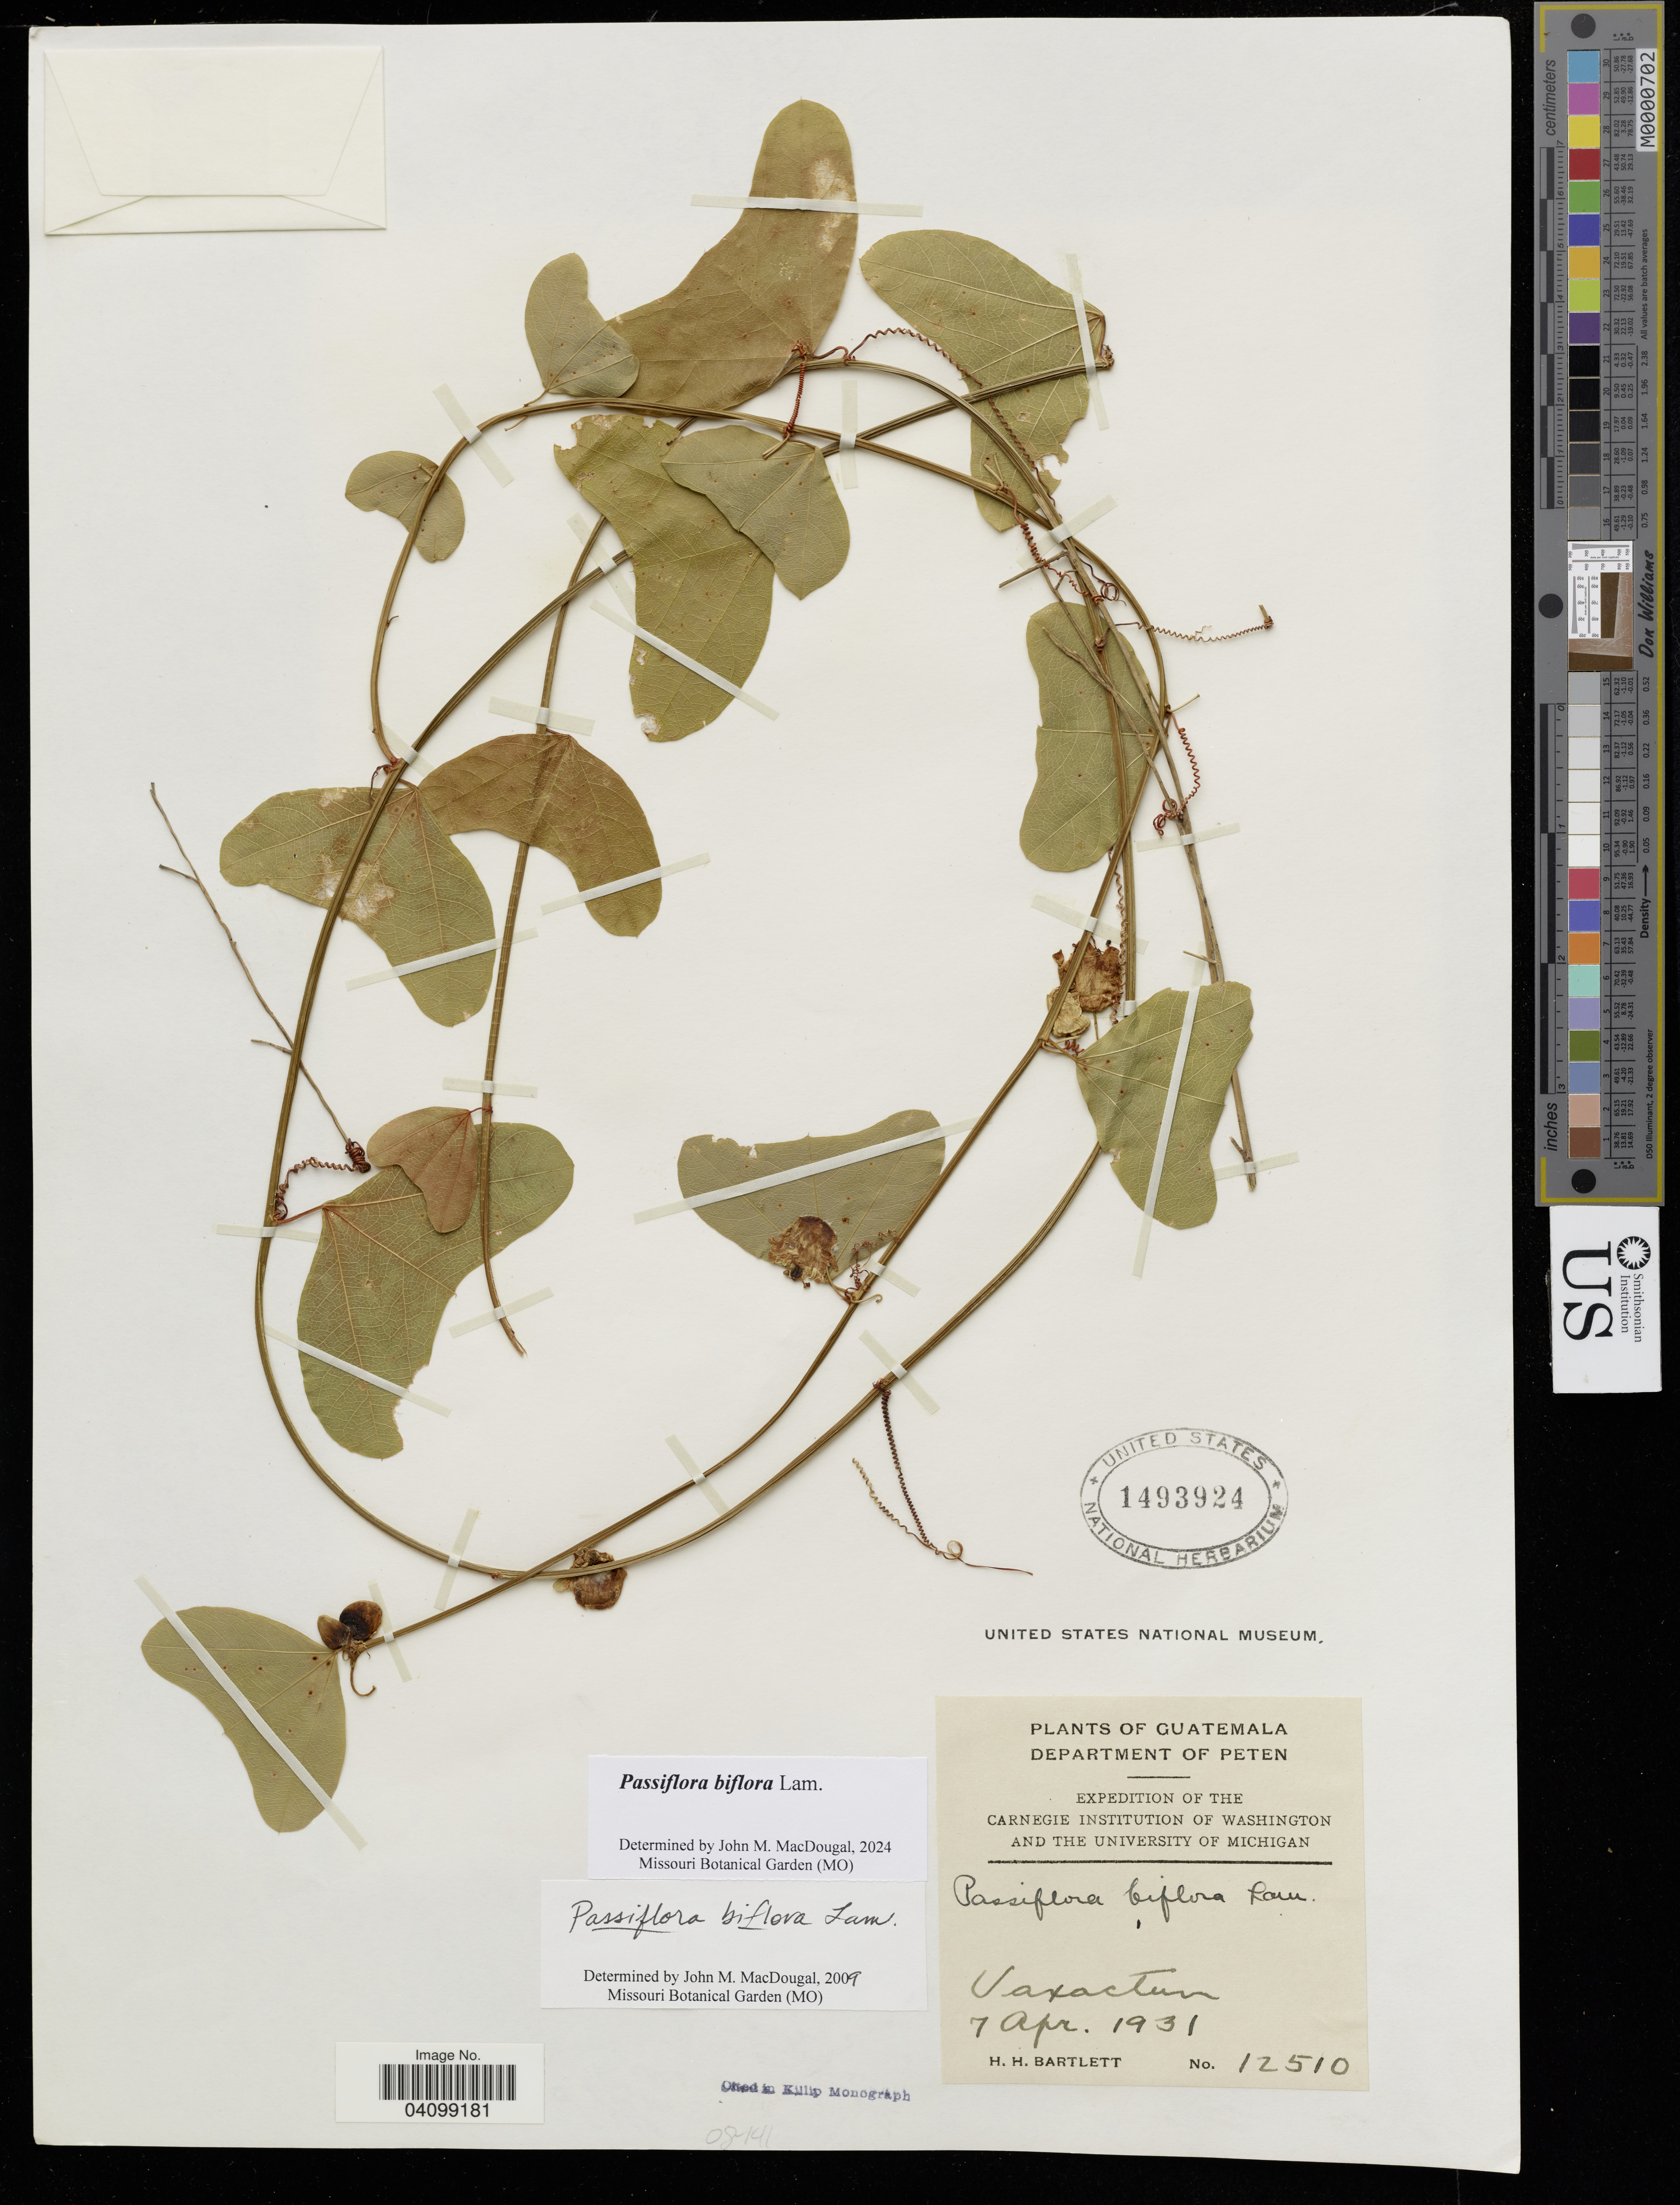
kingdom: Plantae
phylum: Tracheophyta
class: Magnoliopsida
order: Malpighiales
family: Passifloraceae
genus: Passiflora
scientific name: Passiflora biflora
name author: Lam.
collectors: H. H. Bartlett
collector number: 12510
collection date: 1931-04-07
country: Guatemala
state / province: El Peten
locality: Saxactun.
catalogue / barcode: US 1493924